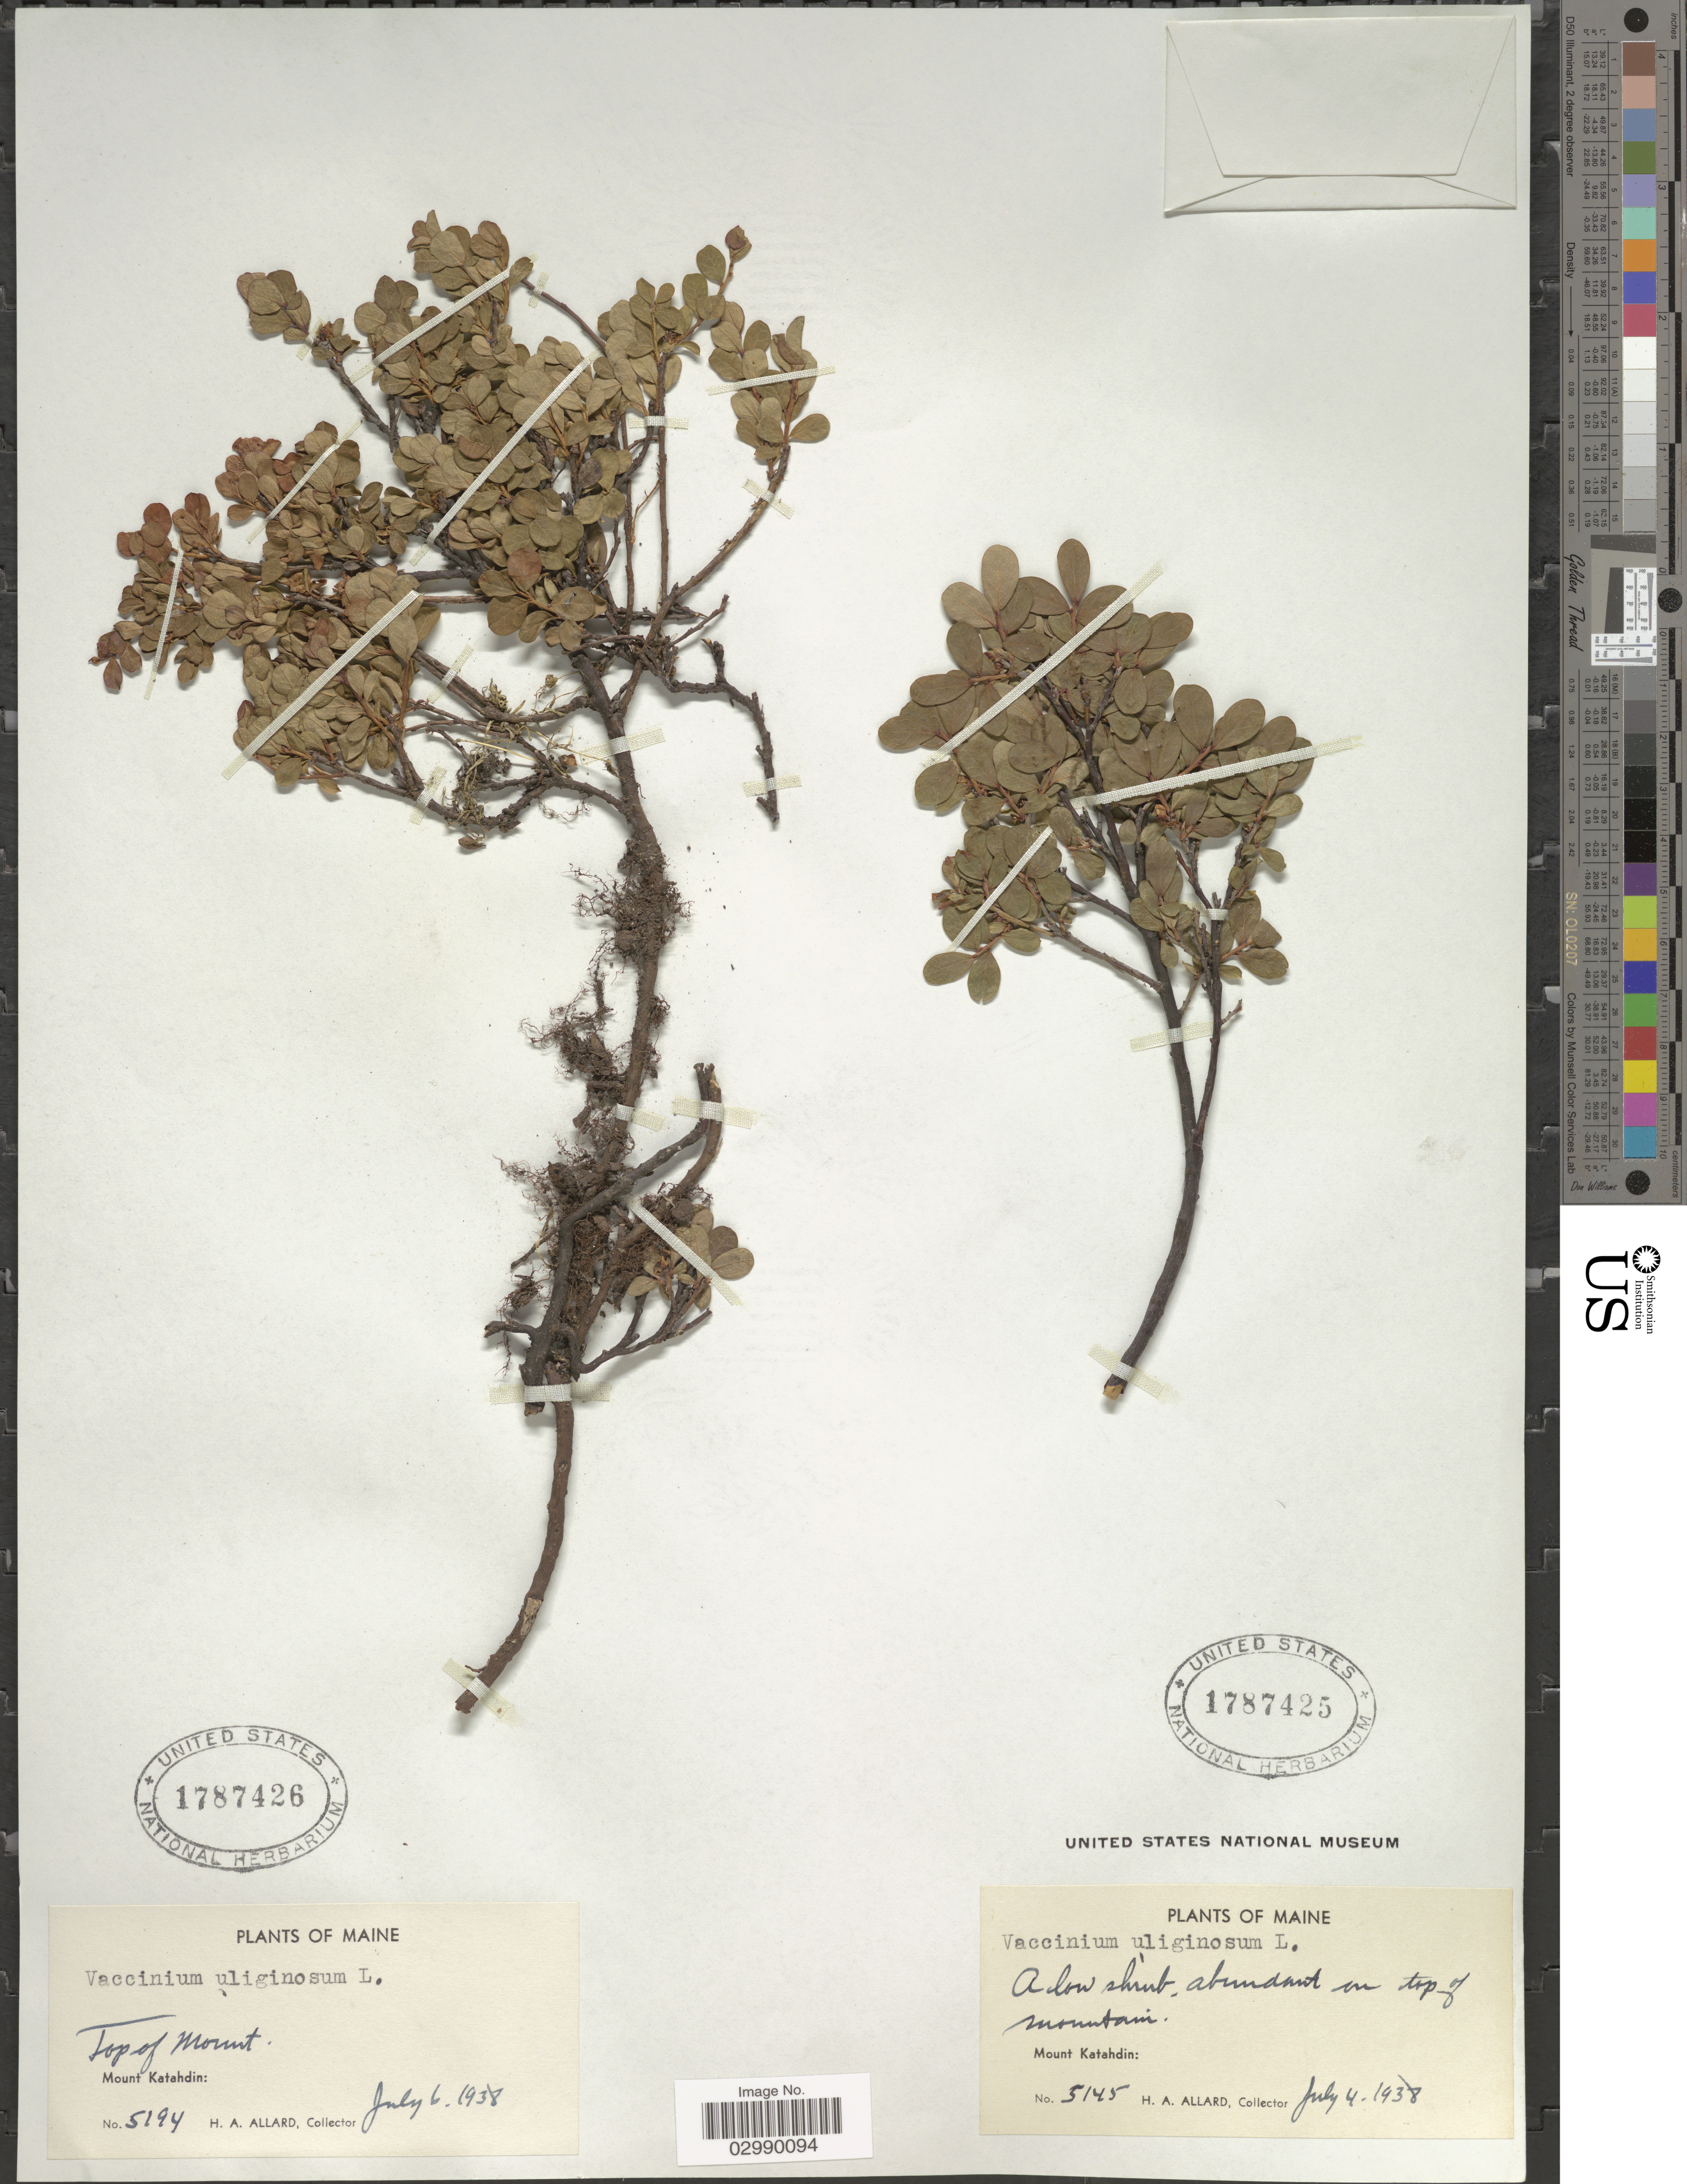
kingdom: Plantae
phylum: Tracheophyta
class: Magnoliopsida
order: Ericales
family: Ericaceae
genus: Vaccinium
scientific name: Vaccinium uliginosum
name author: L.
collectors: H. A. Allard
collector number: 5145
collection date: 1938-07-04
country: United States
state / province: Maine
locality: Mount Katahdin.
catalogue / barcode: US 1787425-2